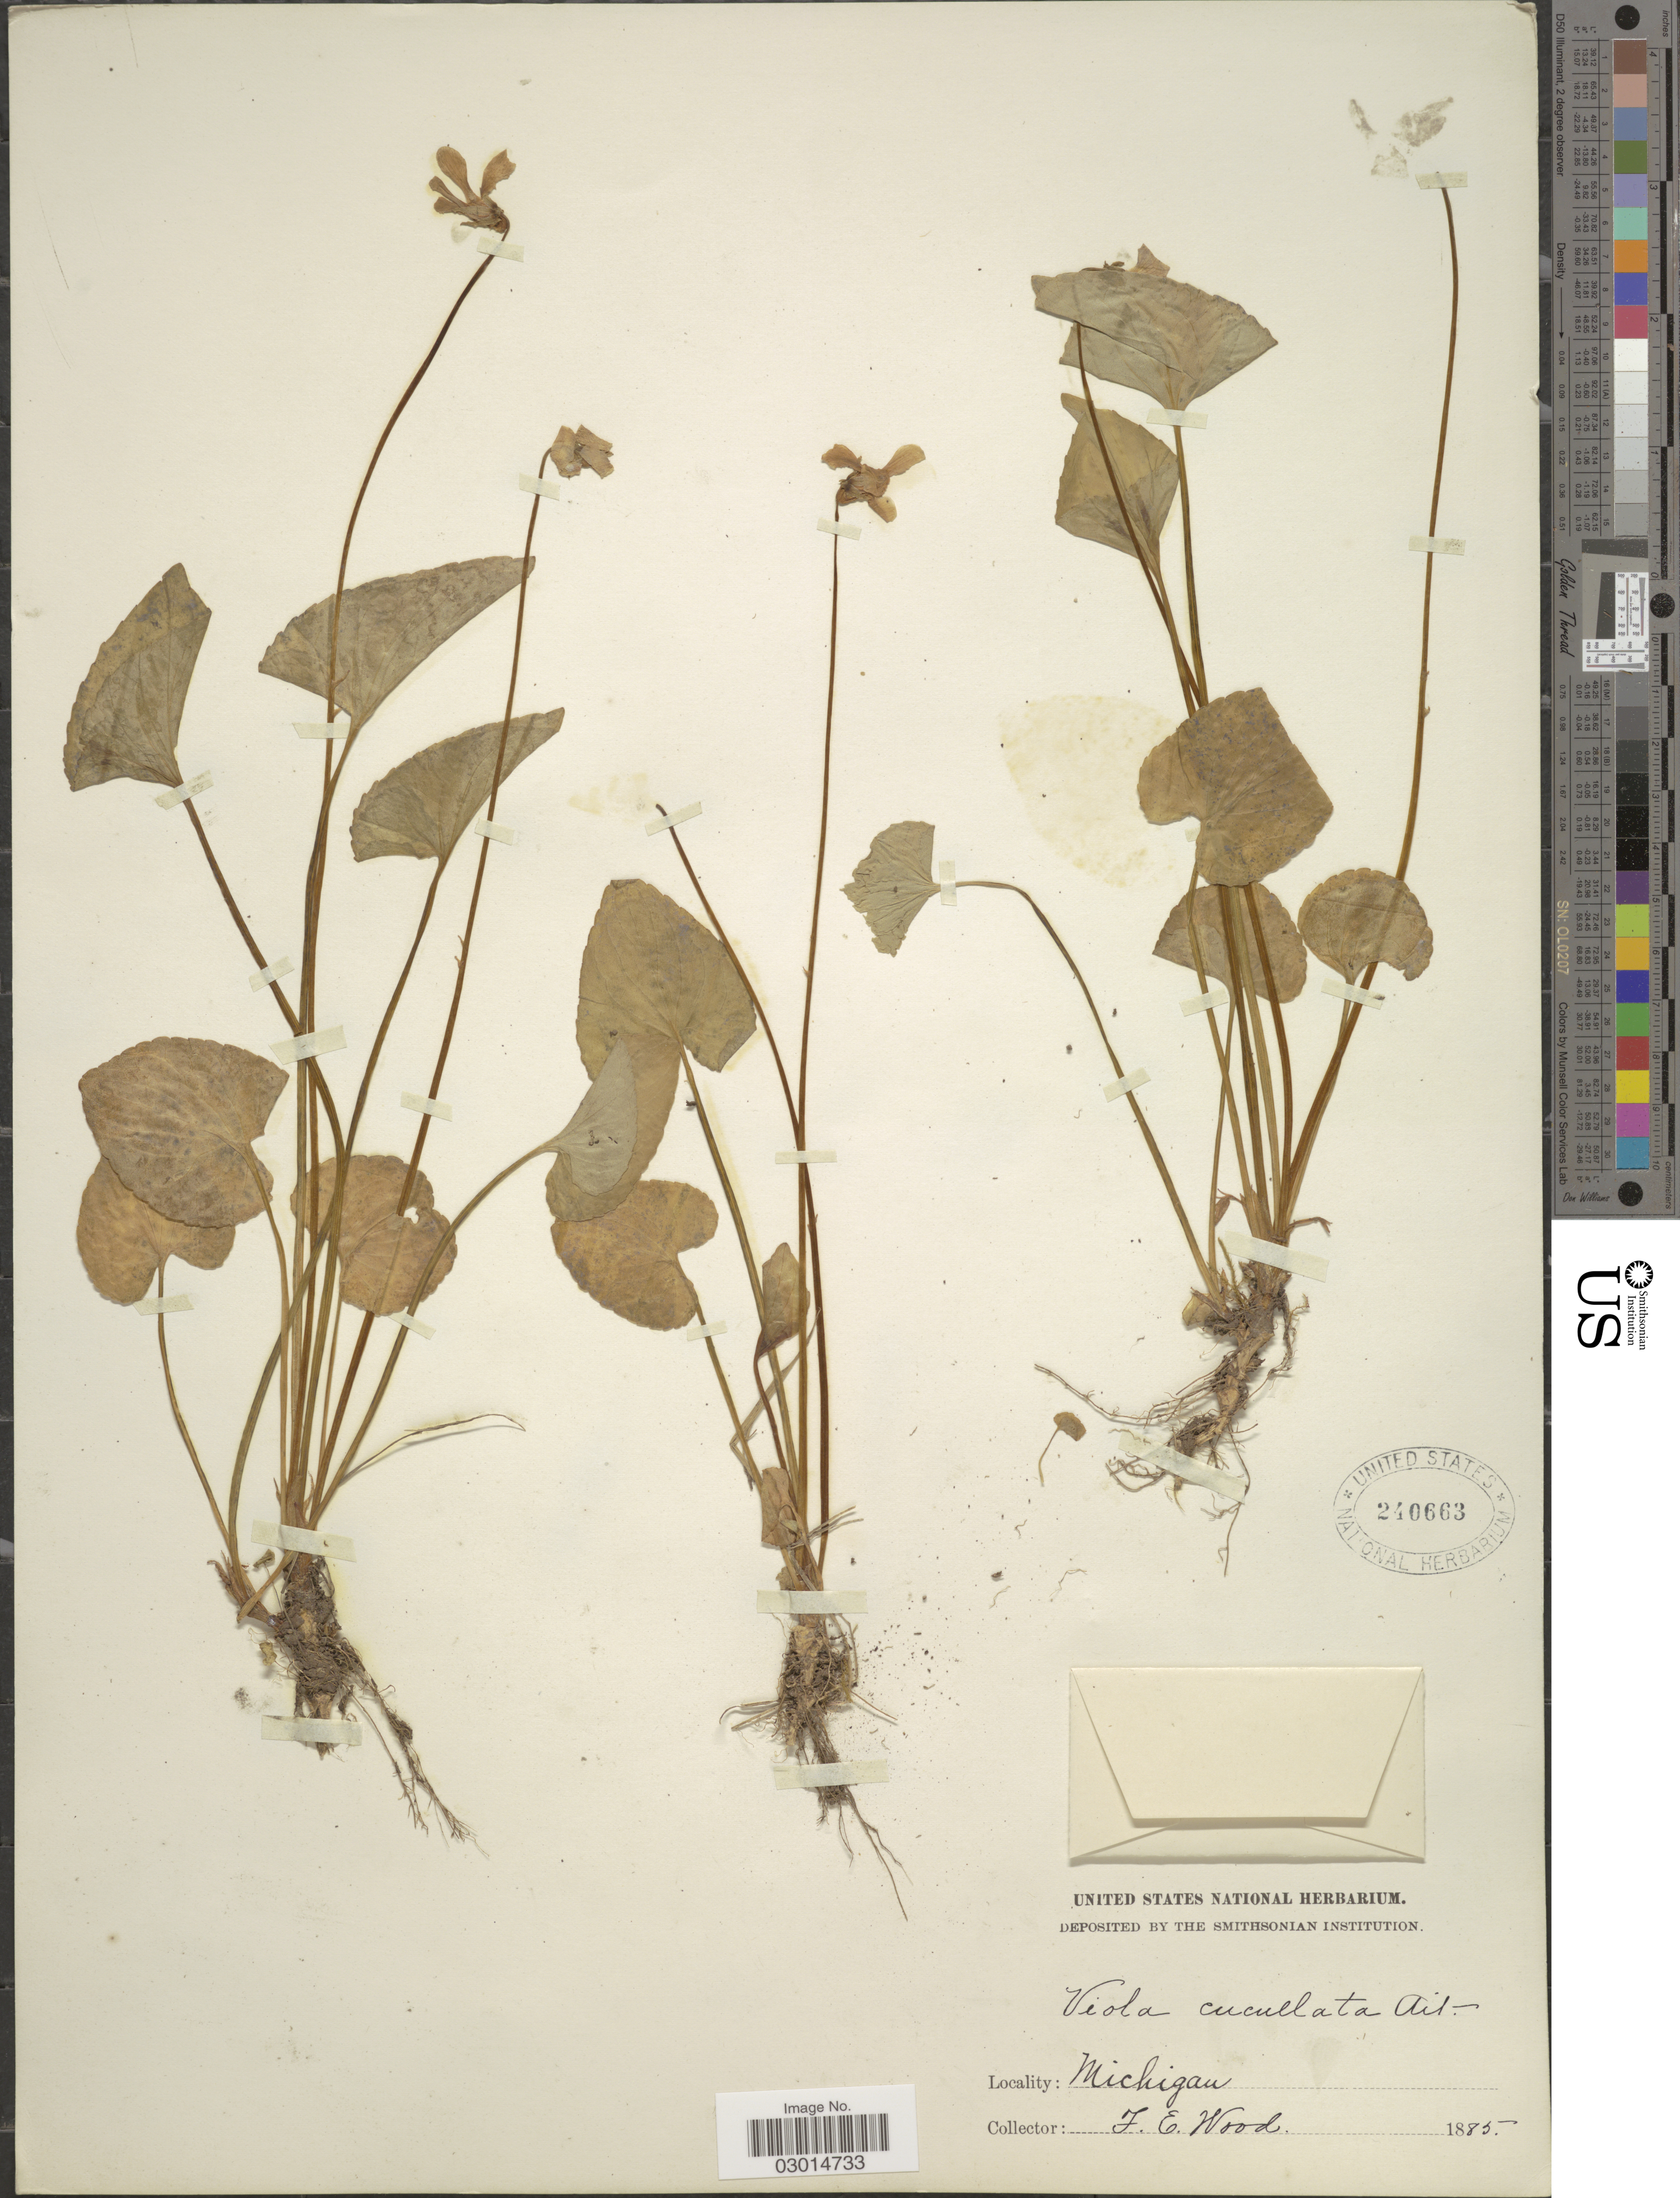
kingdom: Plantae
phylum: Tracheophyta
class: Magnoliopsida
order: Malpighiales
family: Violaceae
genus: Viola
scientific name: Viola cucullata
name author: Aiton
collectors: F. Wood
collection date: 1885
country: United States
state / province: Michigan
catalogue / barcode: US 240663